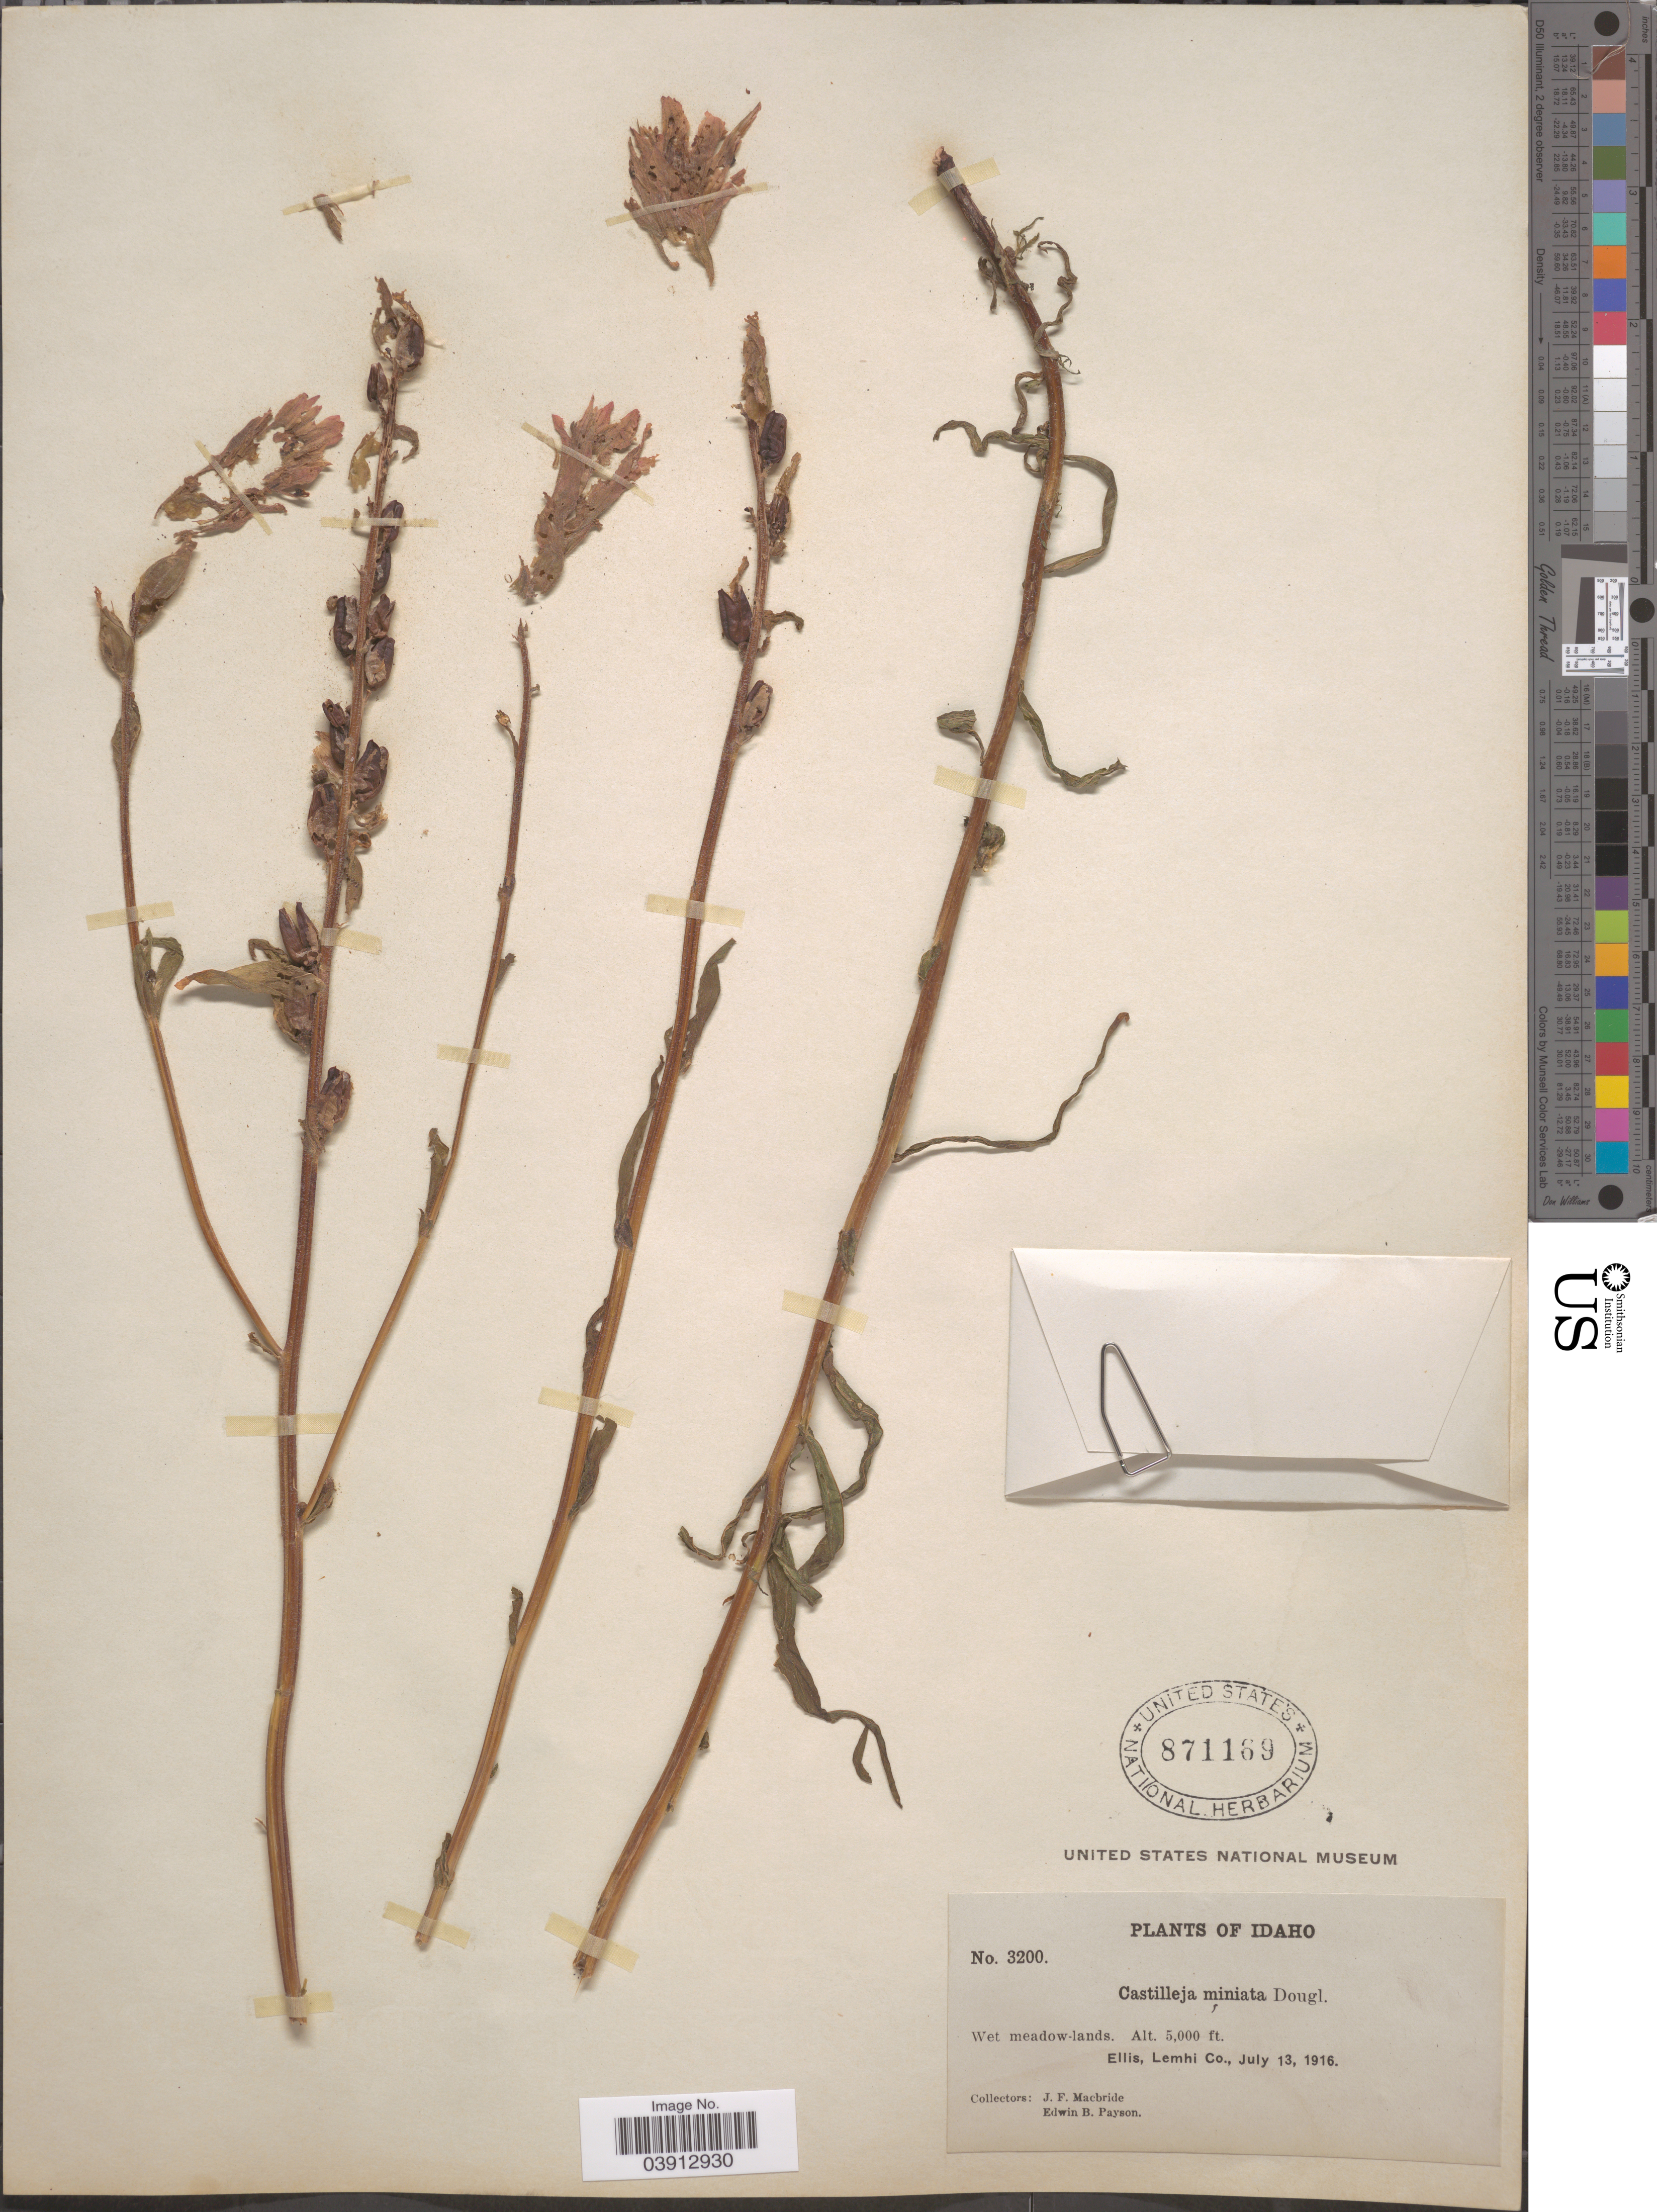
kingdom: Plantae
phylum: Tracheophyta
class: Magnoliopsida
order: Lamiales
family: Orobanchaceae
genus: Castilleja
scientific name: Castilleja miniata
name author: Douglas ex Hook.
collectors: J. F. Macbride & E. B. Payson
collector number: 3200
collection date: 1916-07-13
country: United States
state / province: Idaho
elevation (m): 1524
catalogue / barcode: US 871169